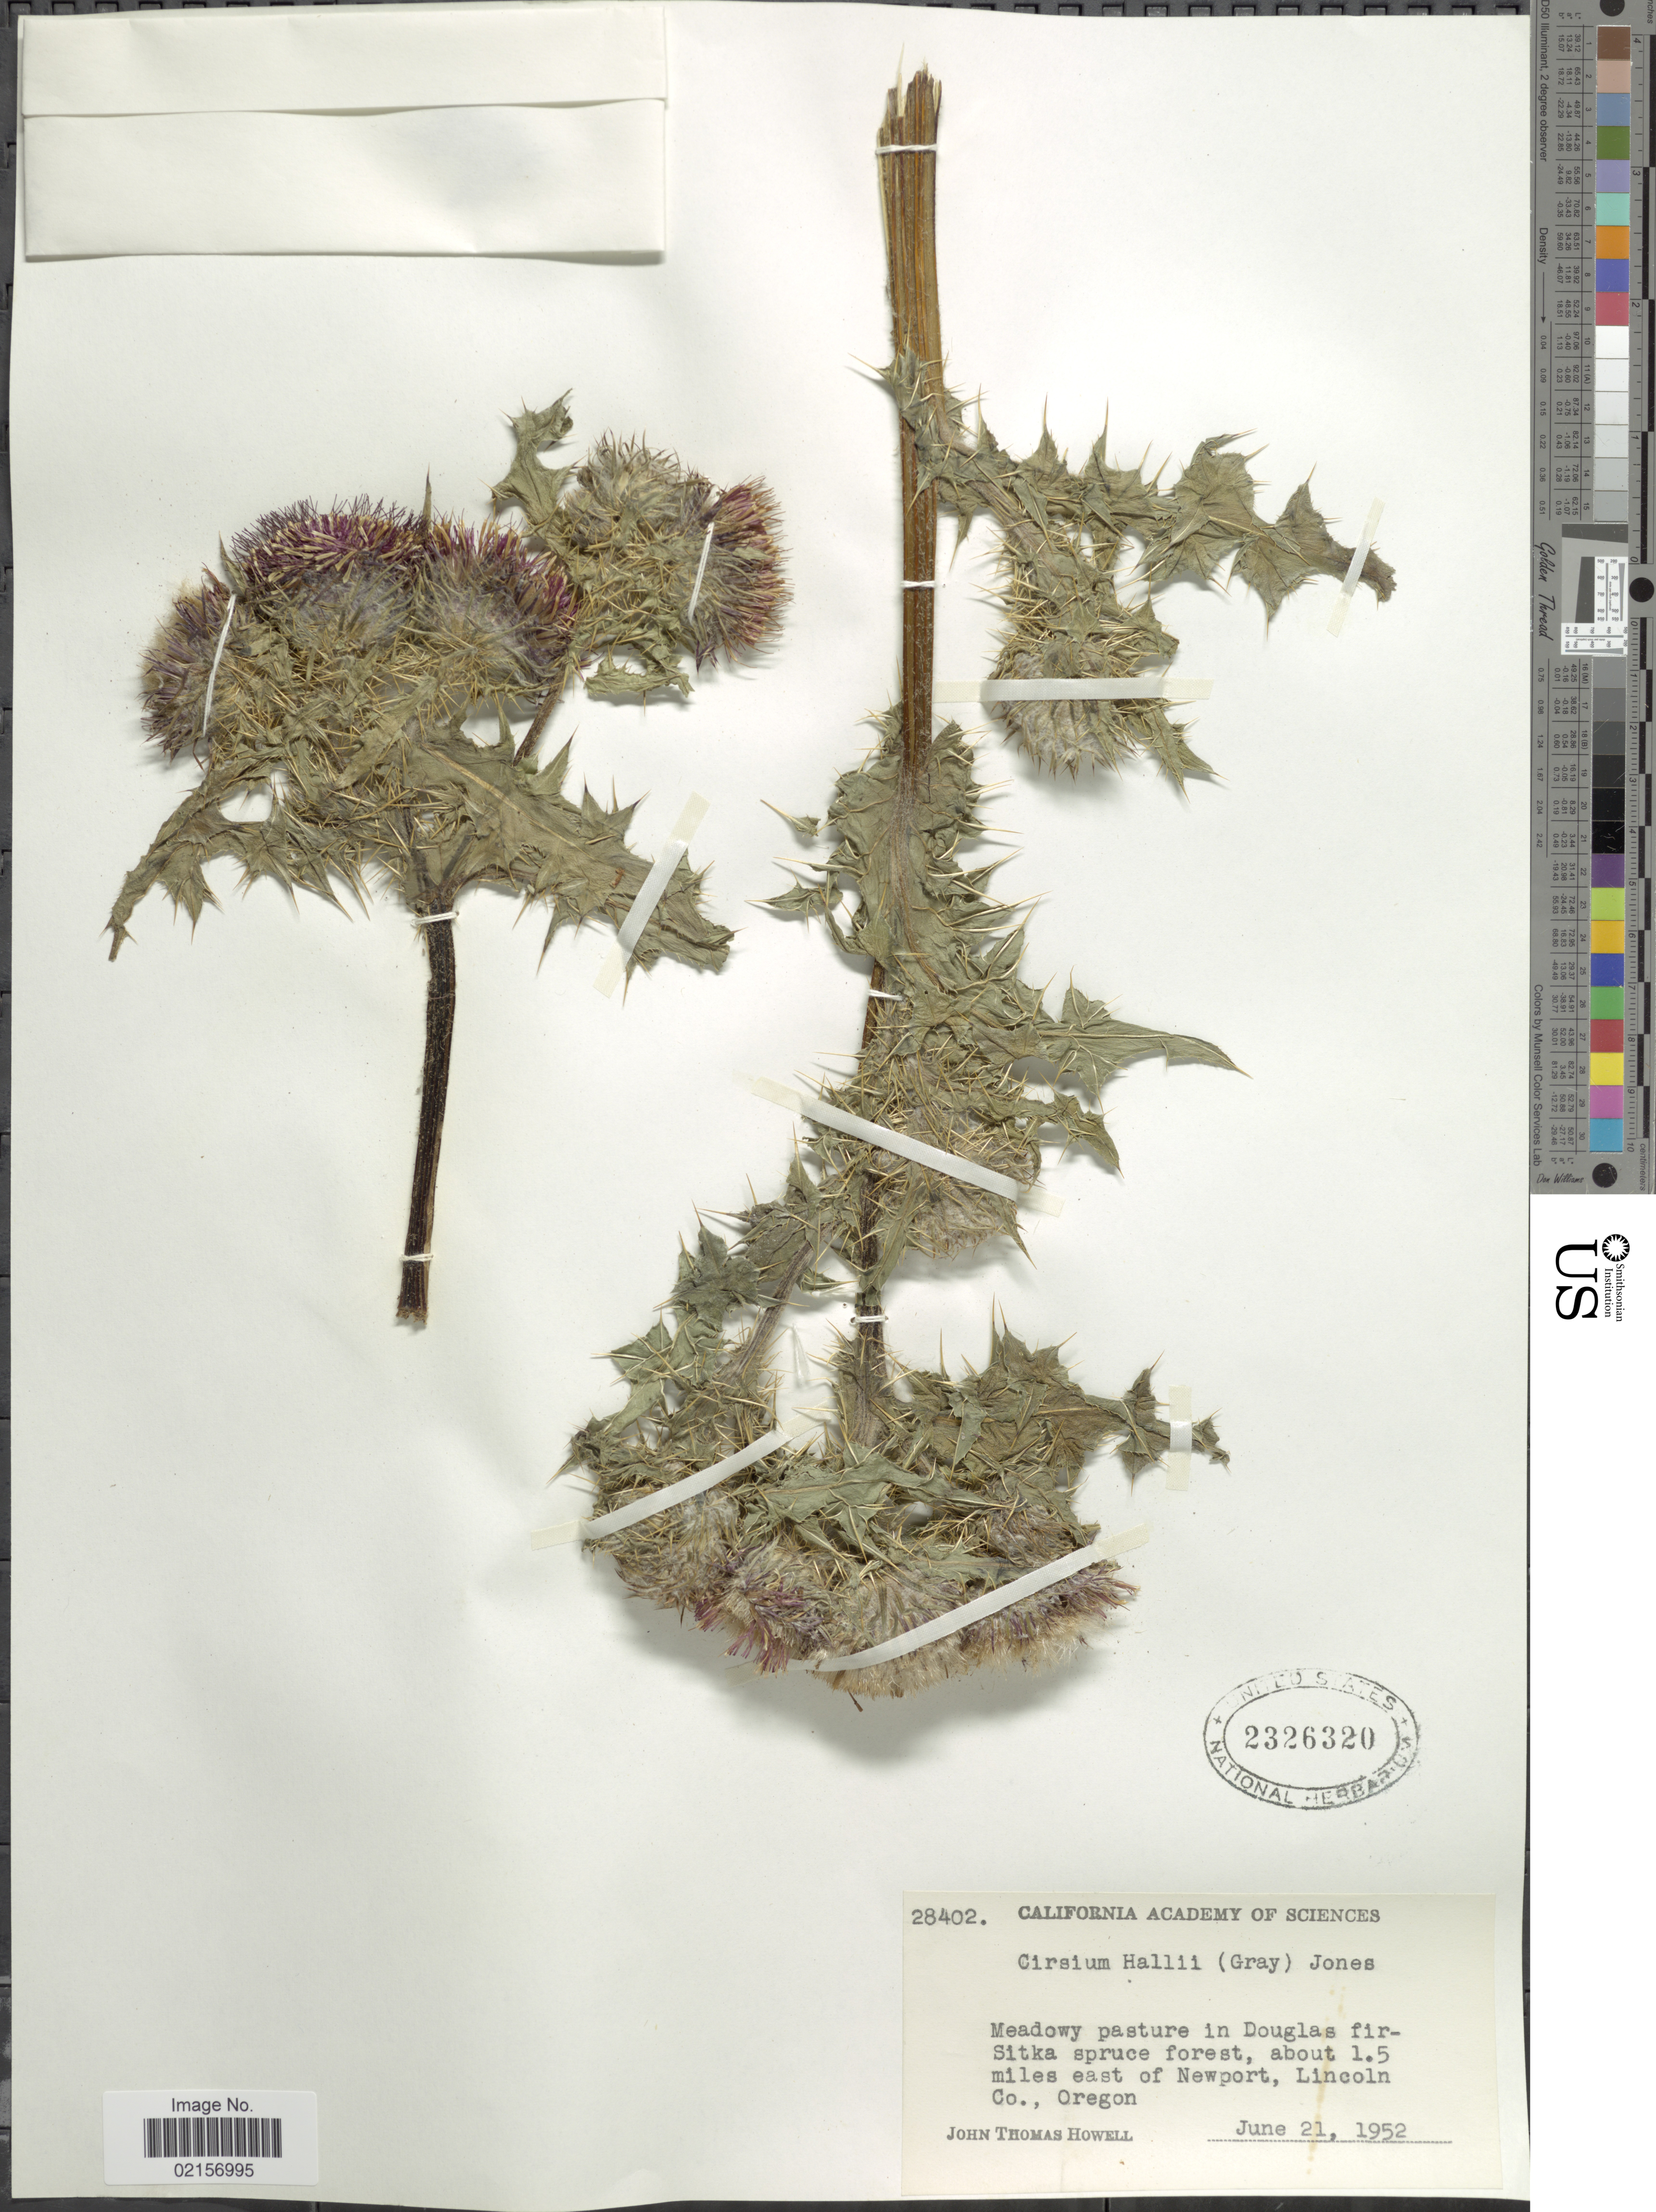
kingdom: Plantae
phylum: Tracheophyta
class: Magnoliopsida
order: Asterales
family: Asteraceae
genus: Cirsium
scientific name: Cirsium edule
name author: Nutt.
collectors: J. T. Howell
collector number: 28402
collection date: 1952-06-21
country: United States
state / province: Oregon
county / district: Lincoln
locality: Meadow pasture in Douglas fir-Sitka spruce forest, about 1.5 miles east of Newport, Lincoln Co.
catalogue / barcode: US 2326320